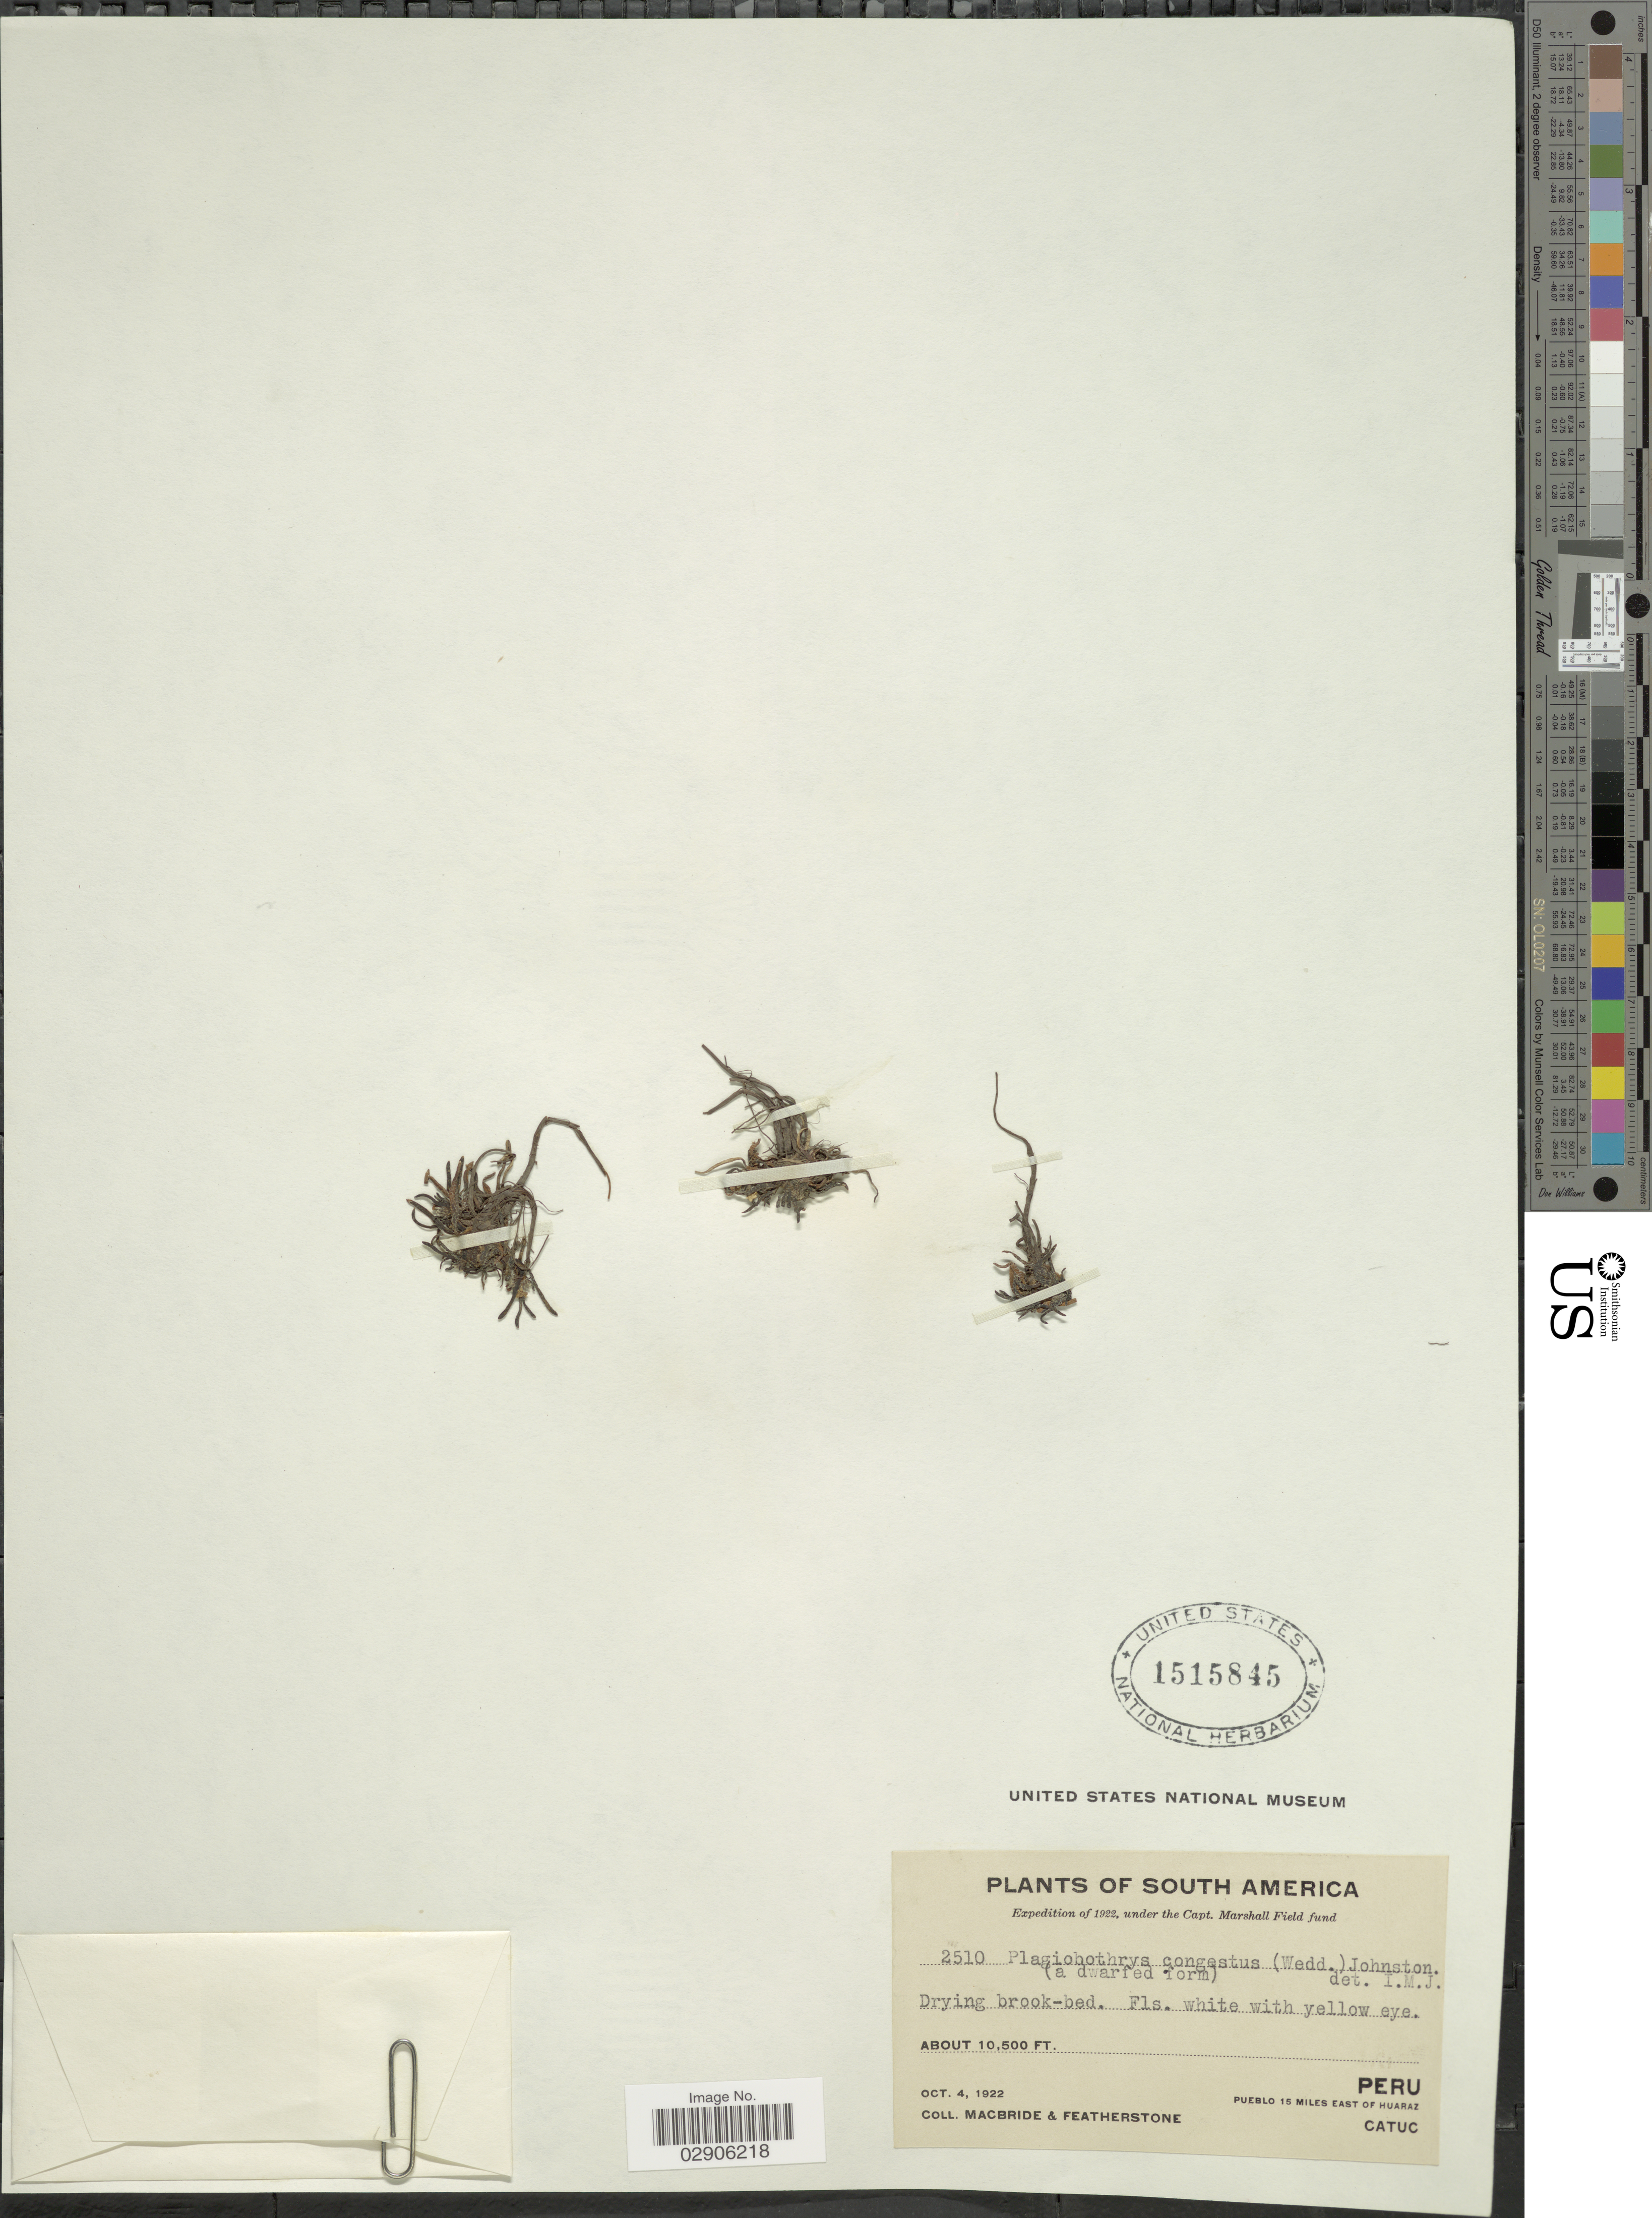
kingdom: Plantae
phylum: Tracheophyta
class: Magnoliopsida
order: Boraginales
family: Boraginaceae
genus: Plagiobothrys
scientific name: Plagiobothrys congestus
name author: (Wedd.) I.M. Johnst.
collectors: Macbride, -- & -. Featherstone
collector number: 2510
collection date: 1922-10-04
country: Peru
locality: Pueblo 15 miles East of Huaraz, Catuc.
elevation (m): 3200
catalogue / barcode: US 1515845